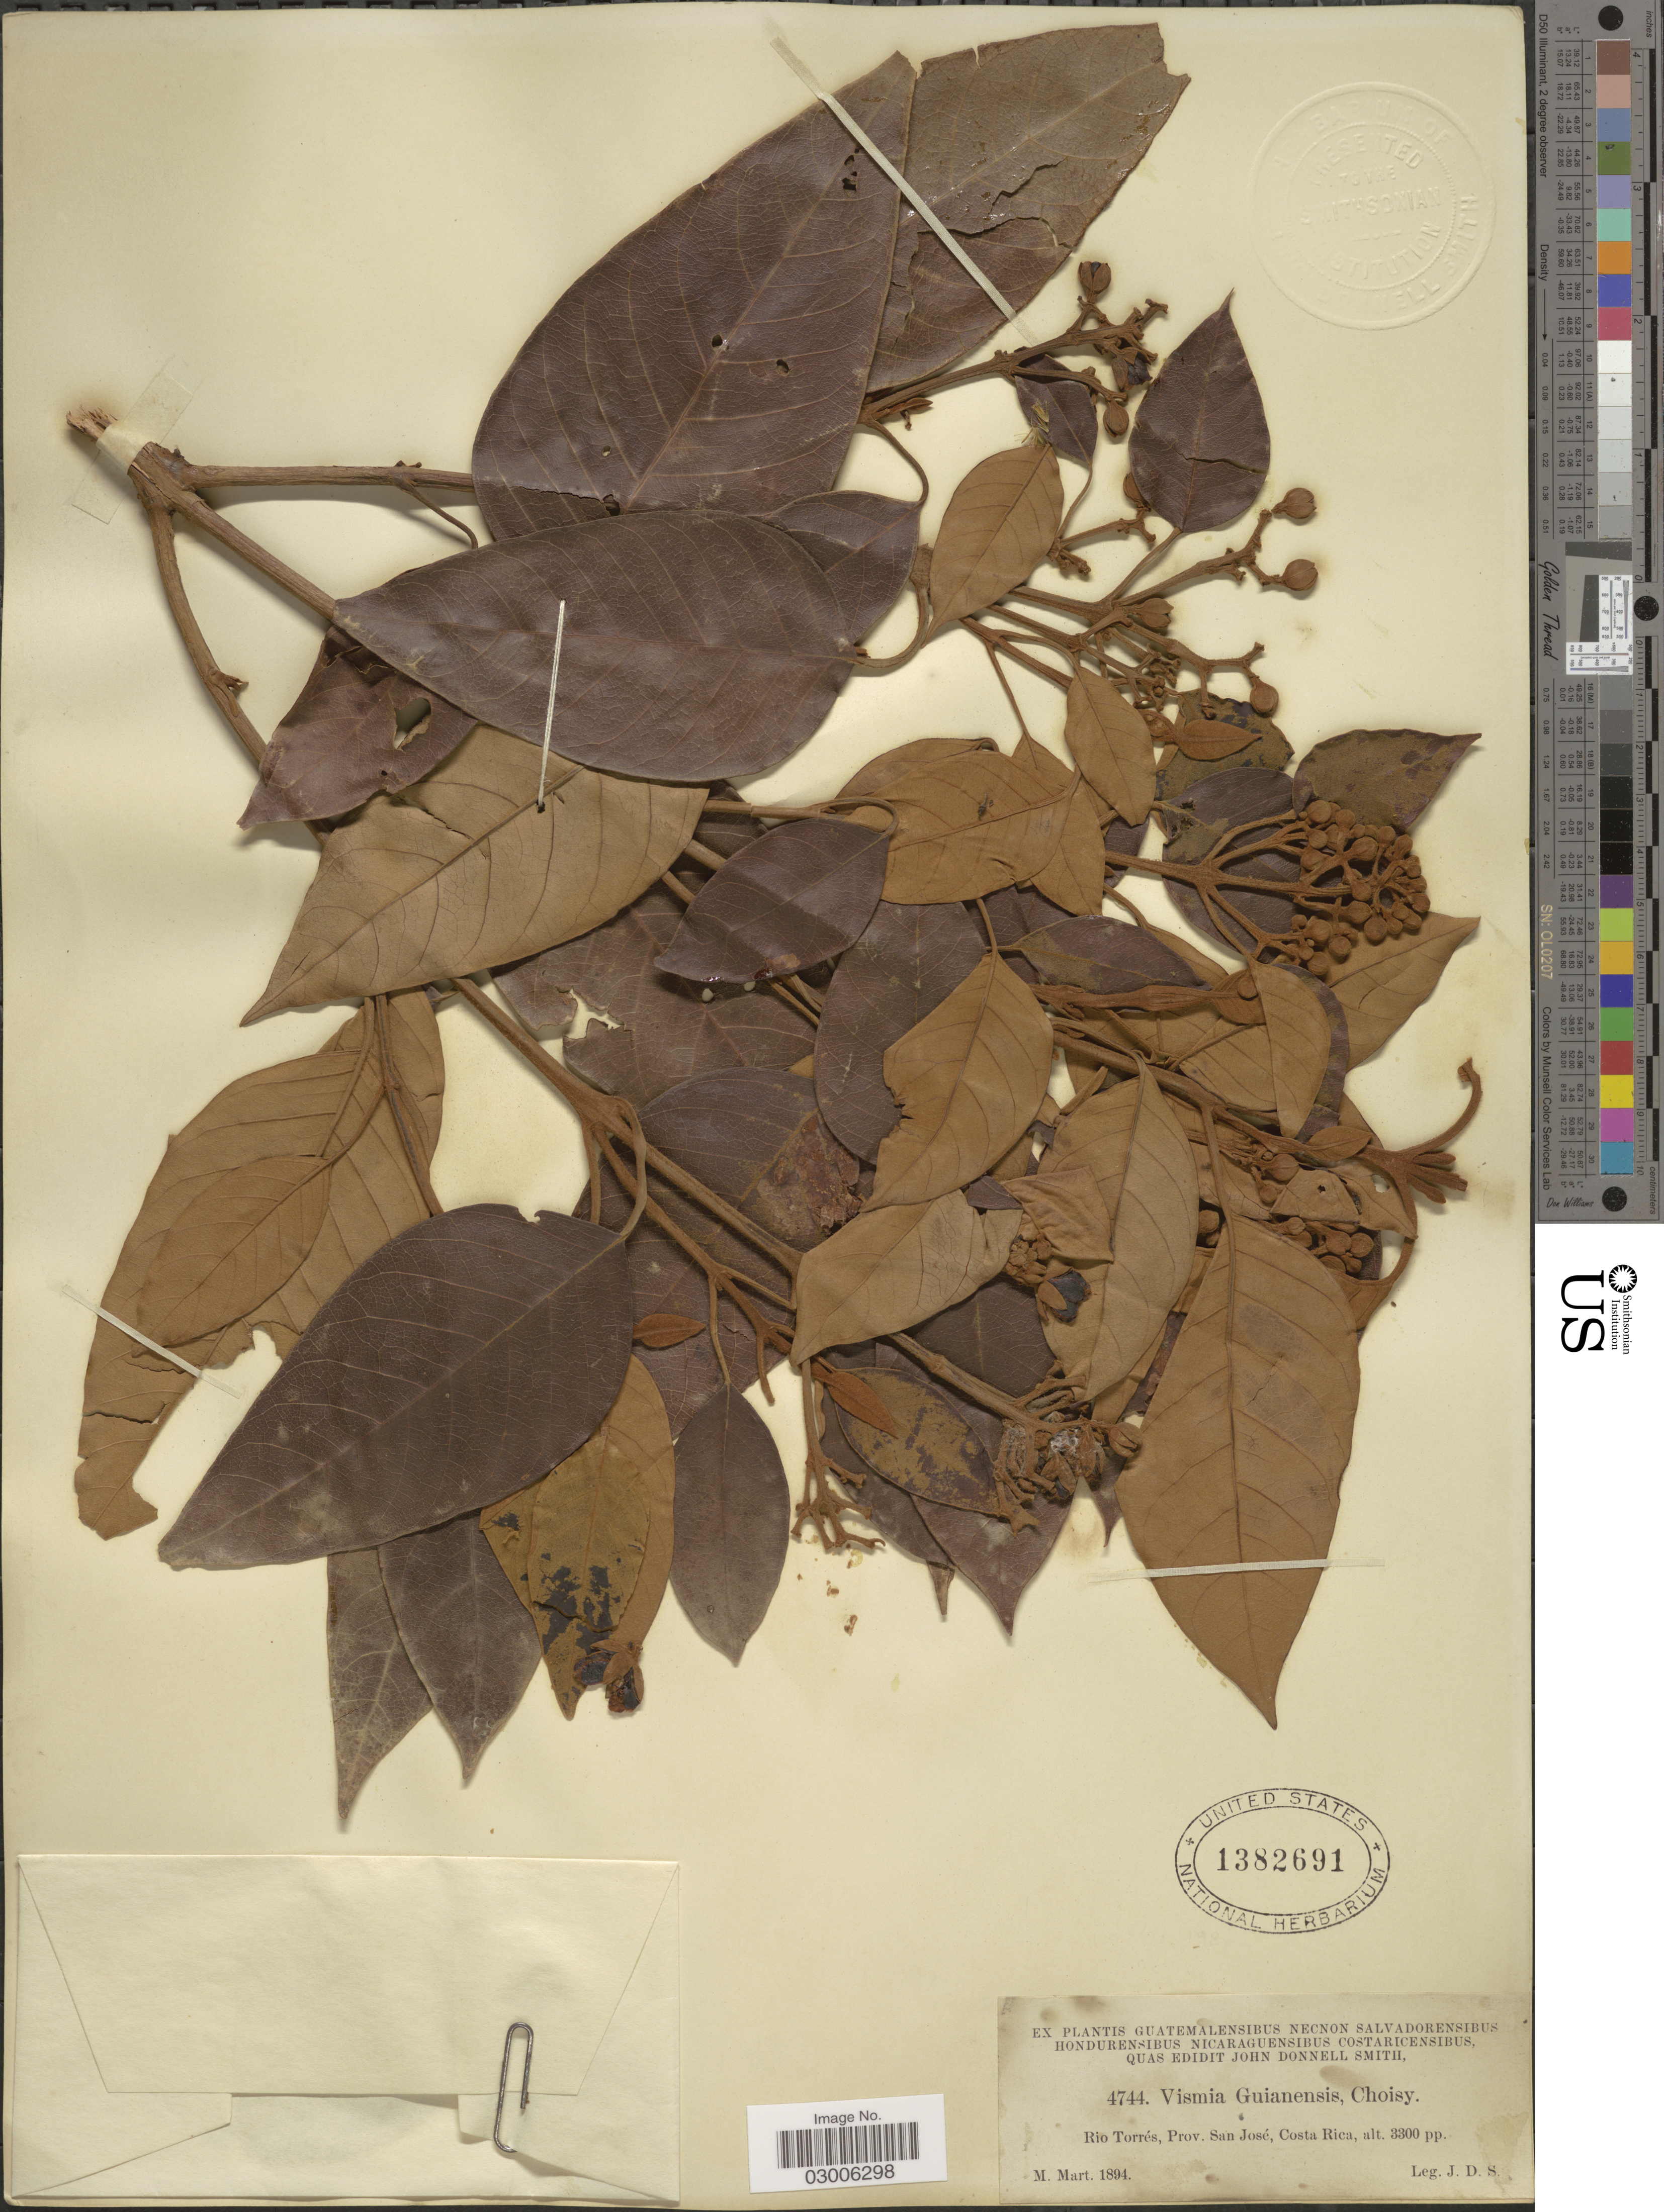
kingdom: Plantae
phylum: Tracheophyta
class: Magnoliopsida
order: Malpighiales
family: Hypericaceae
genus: Vismia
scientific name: Vismia guianensis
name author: (Aubl.) Pers.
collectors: J. Donnell Smith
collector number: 4744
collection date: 1894-03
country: Costa Rica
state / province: San José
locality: Rio Torrés.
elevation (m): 1006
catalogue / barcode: US 1382691